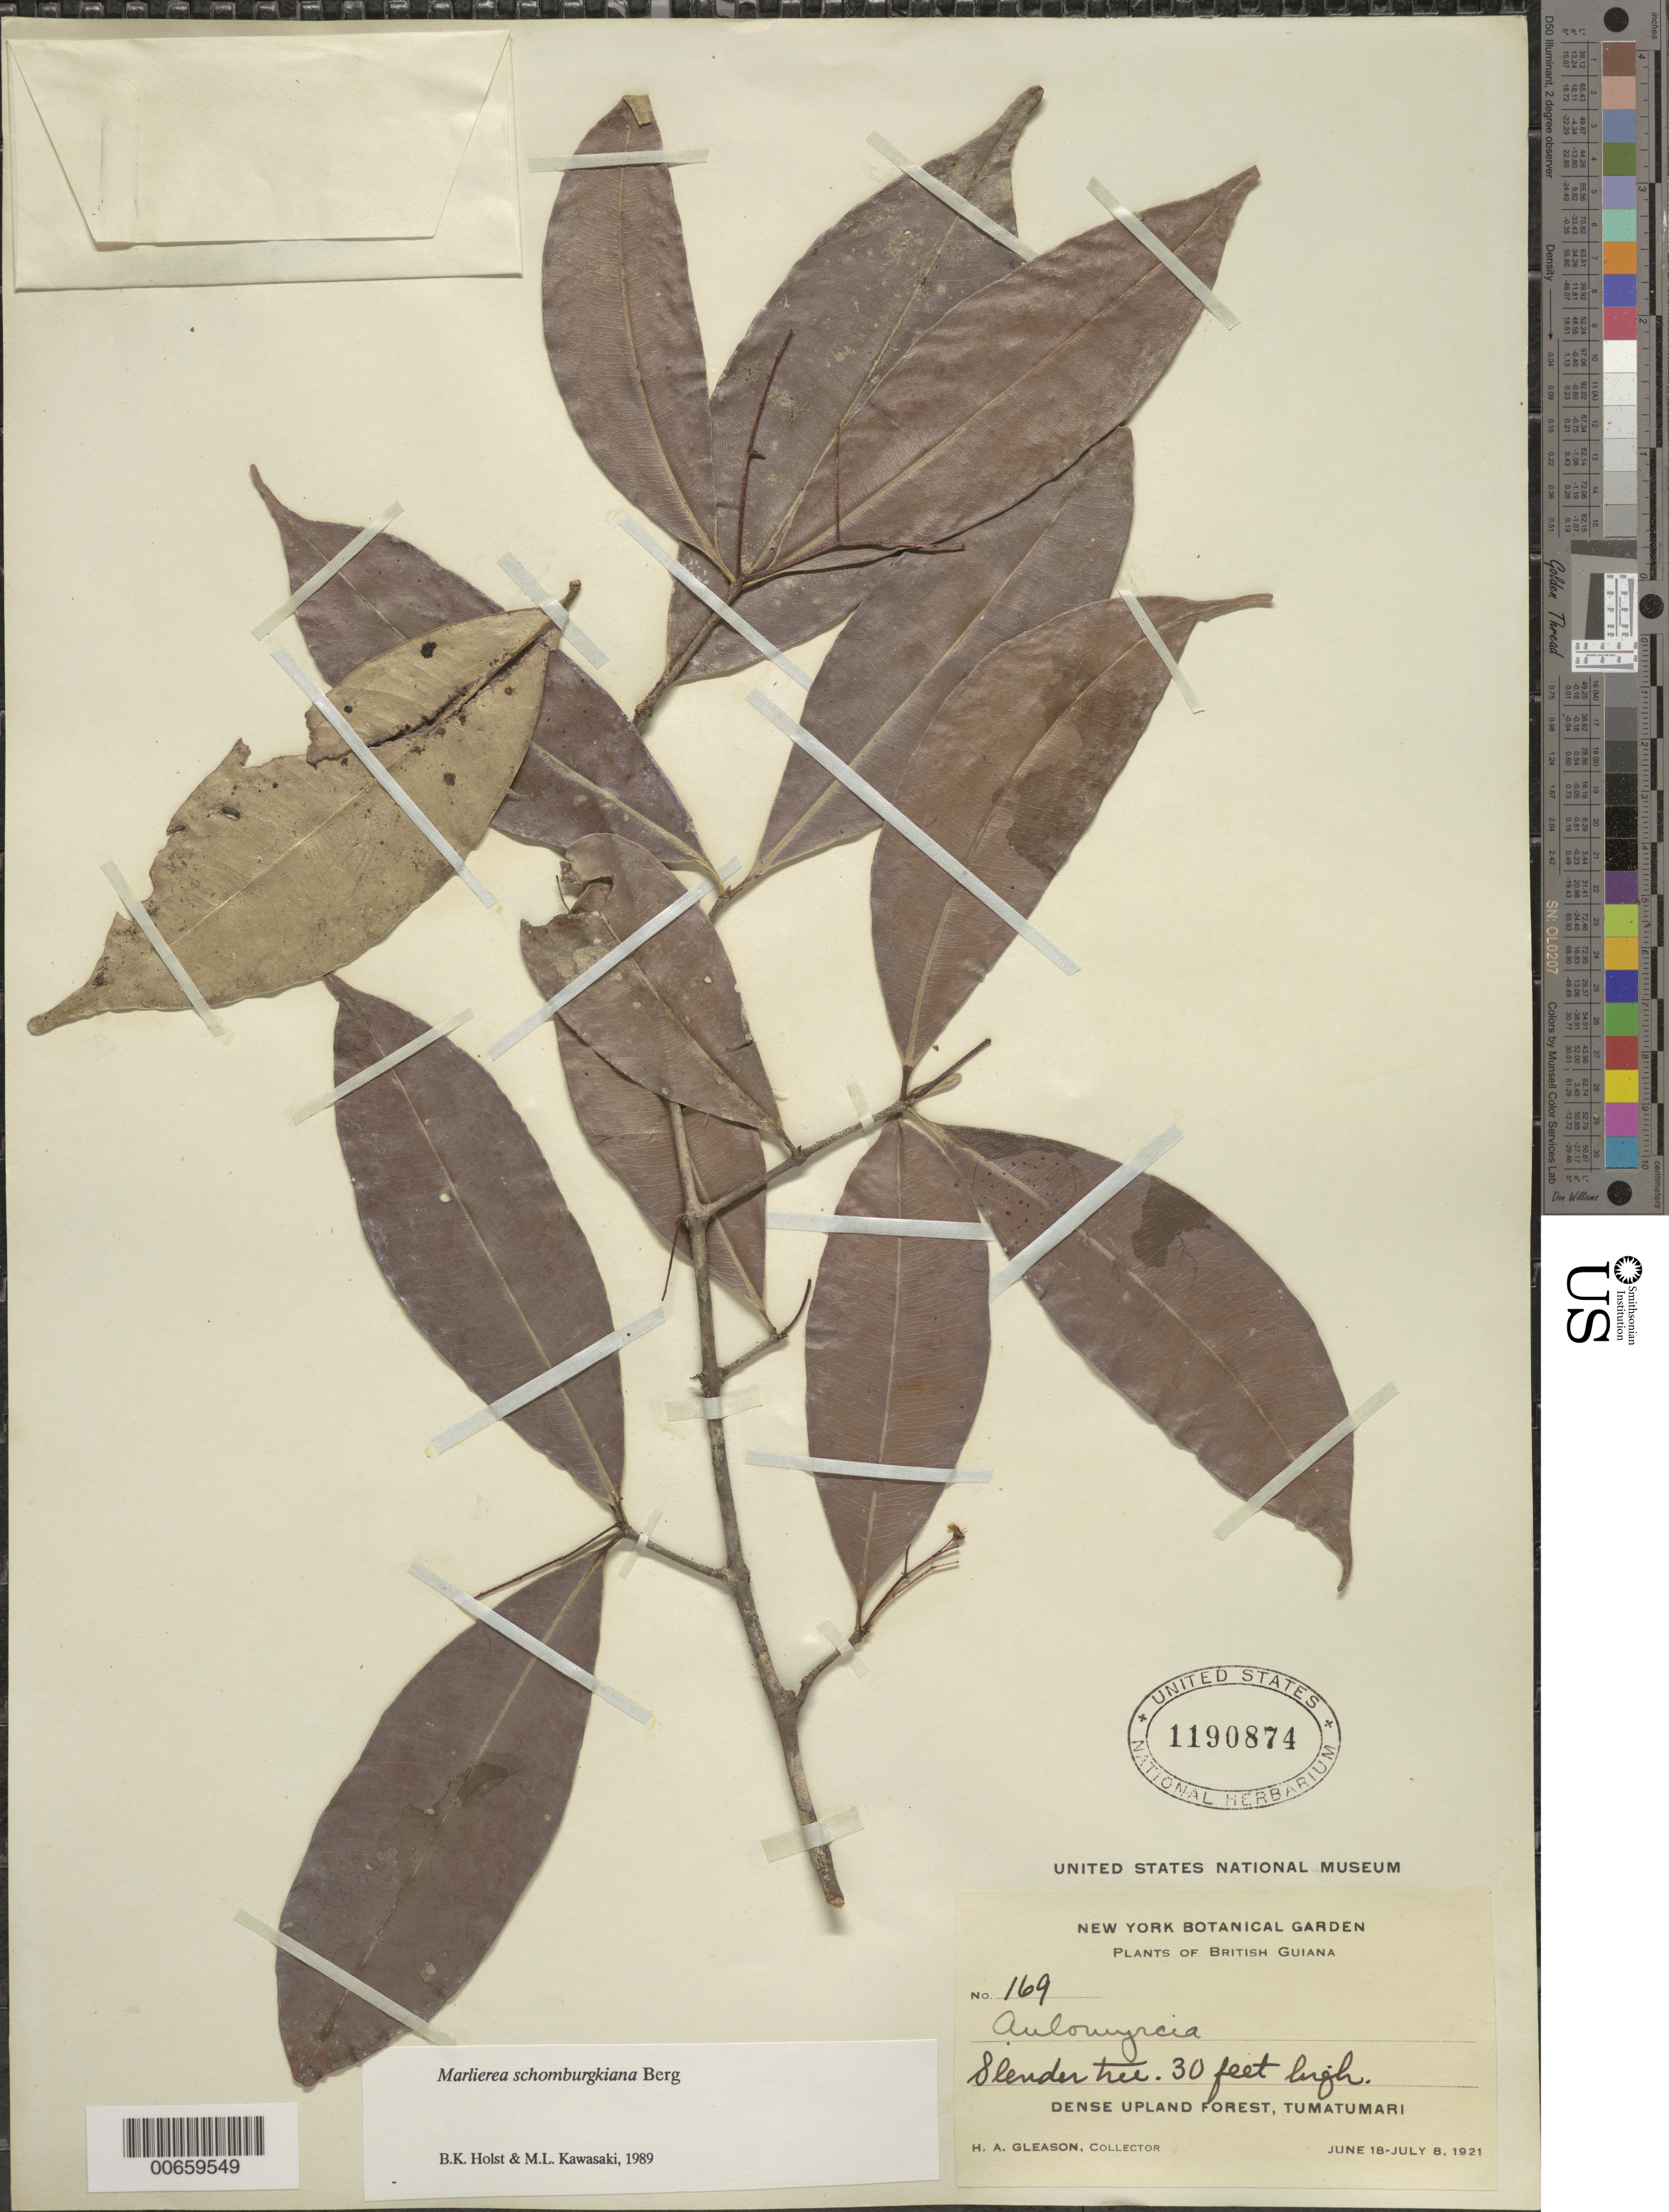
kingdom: Plantae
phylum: Tracheophyta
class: Magnoliopsida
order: Myrtales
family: Myrtaceae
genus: Myrcia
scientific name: Myrcia neoschomburgkiana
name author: E. Lucas & C.E. Wilson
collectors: H. A. Gleason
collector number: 169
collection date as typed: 18-Jun-21 to 8-Jul-21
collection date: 1921-06-18/1921-07-08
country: Guyana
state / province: Potaro-Siparuni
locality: Tumatumari Village, Potaro R.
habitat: Dense upland forest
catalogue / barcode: US 1190874